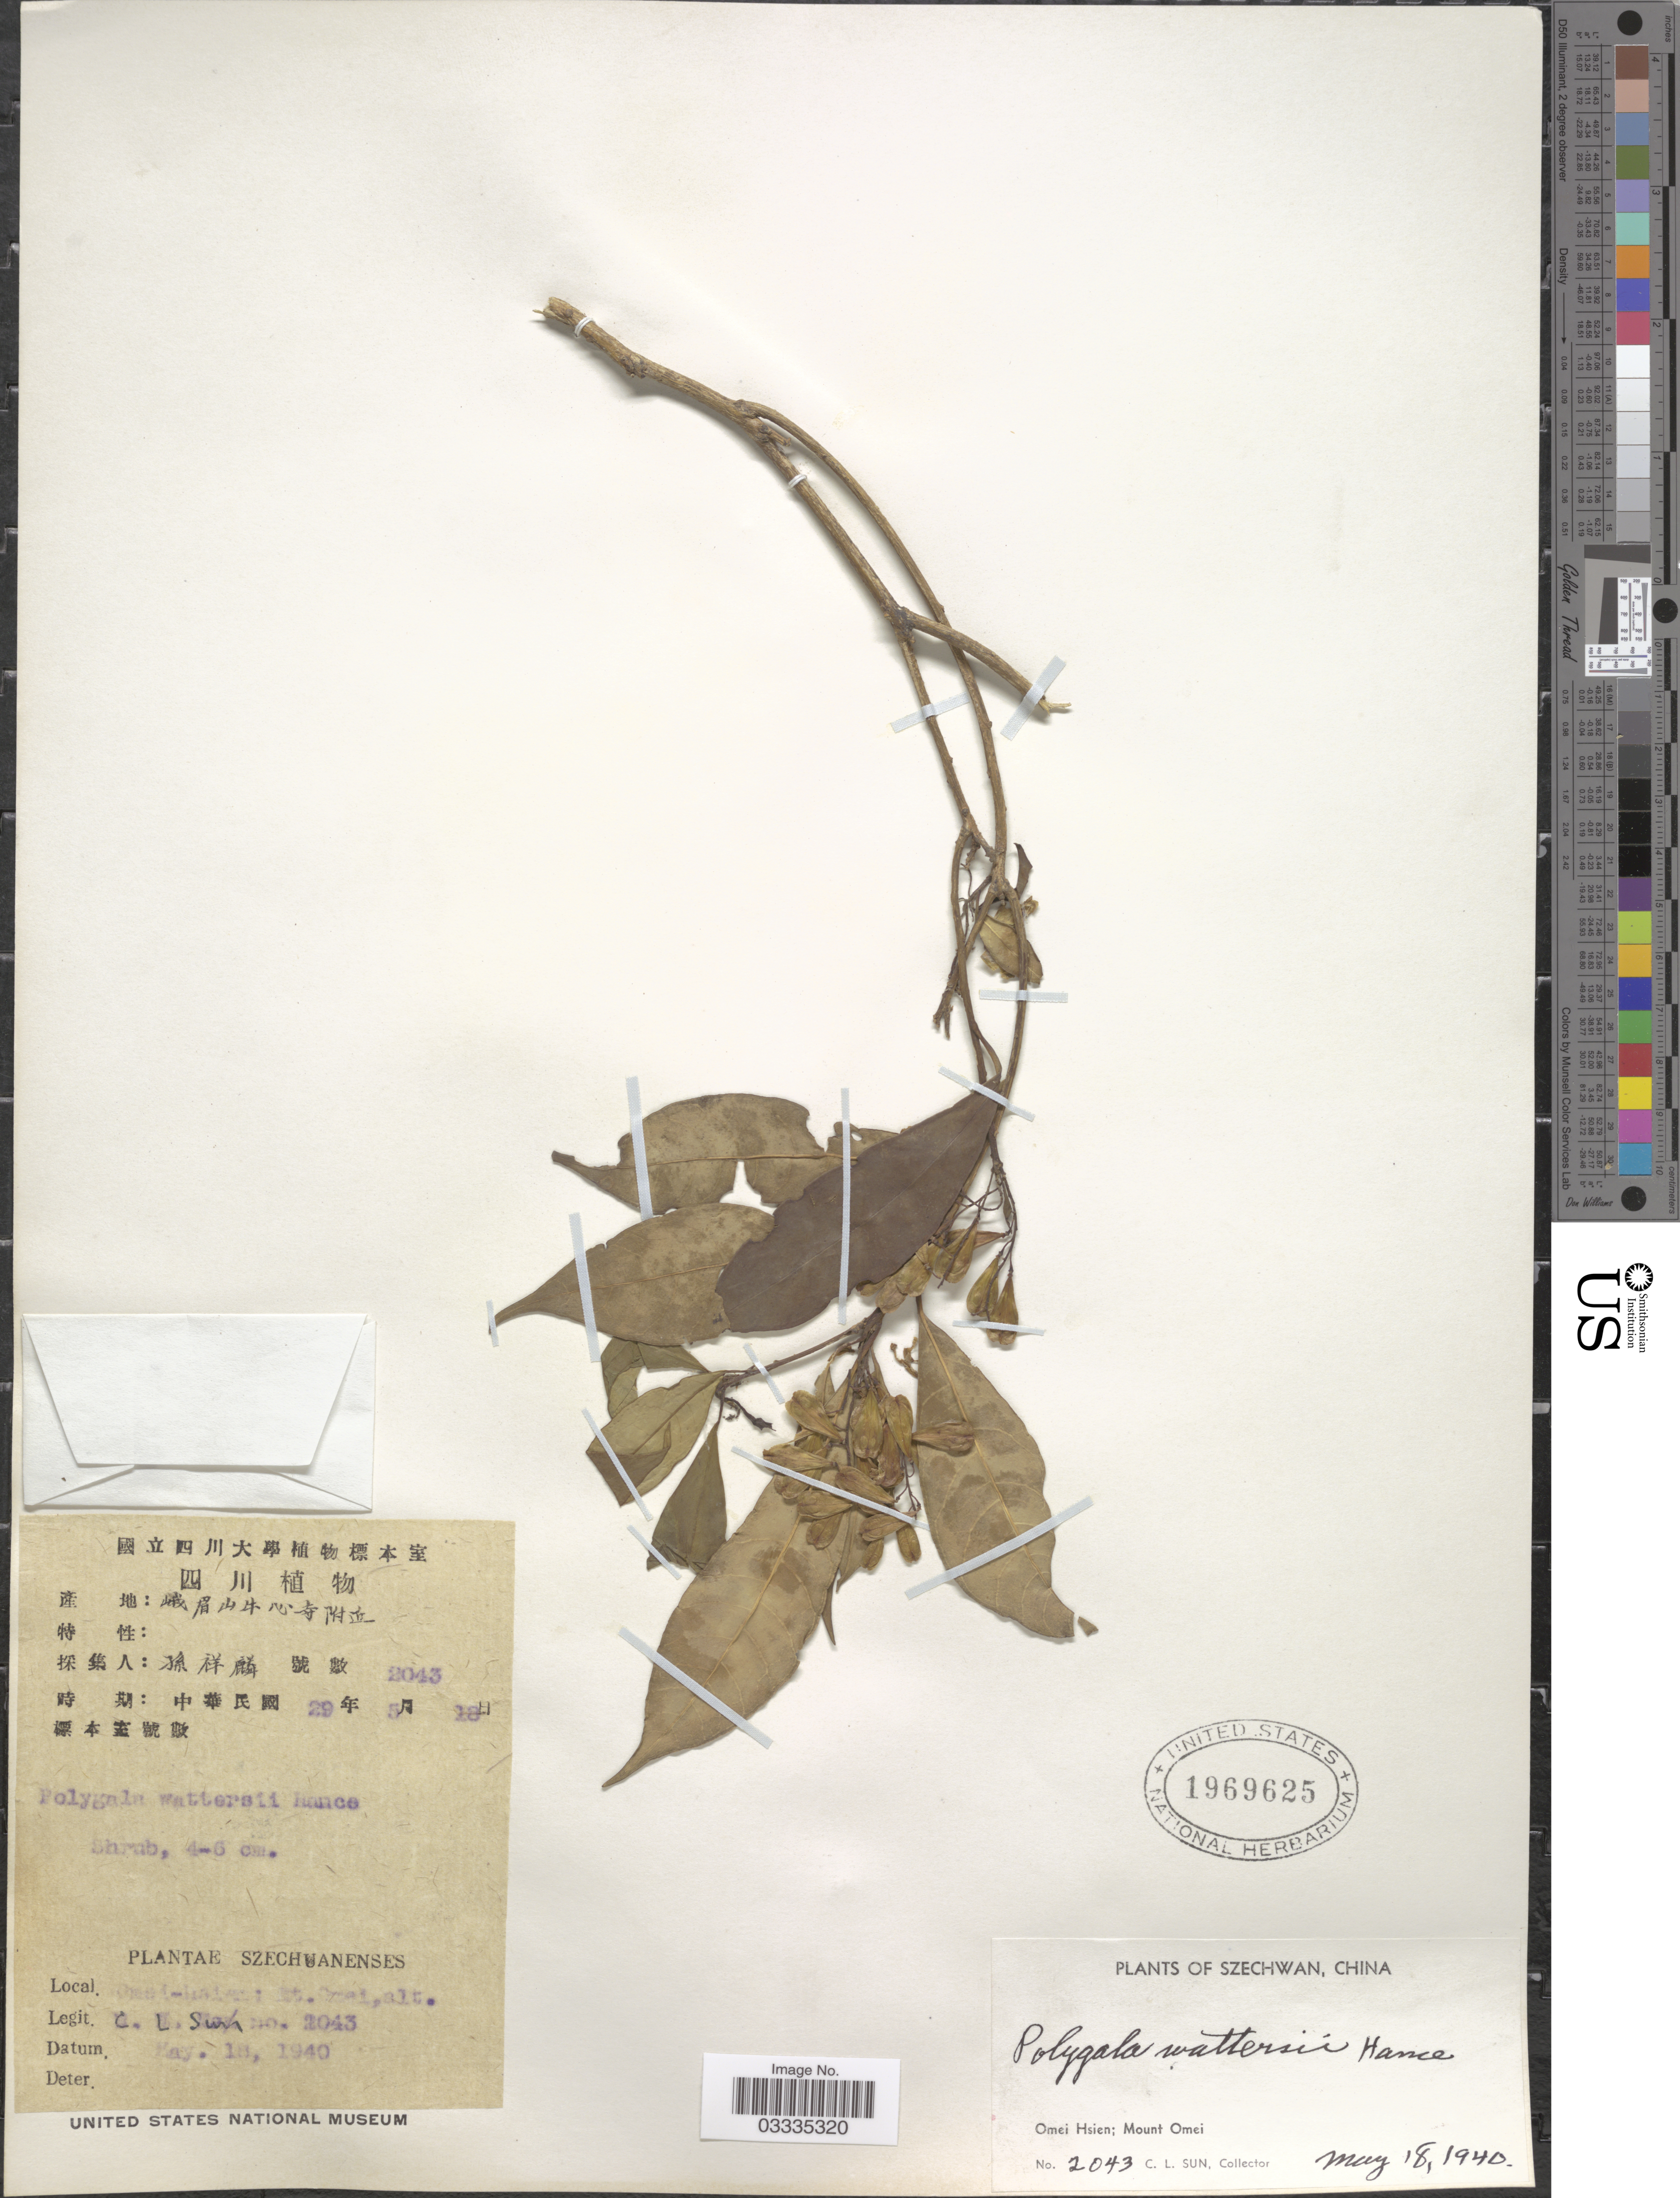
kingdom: Plantae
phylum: Tracheophyta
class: Magnoliopsida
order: Fabales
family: Polygalaceae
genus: Polygala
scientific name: Polygala wattersii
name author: Hance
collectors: C. Sun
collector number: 2043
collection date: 1940-05-18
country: China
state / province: Sichuan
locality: Szechwan. Omei Hsien; Mount Omei.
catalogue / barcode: US 1969625